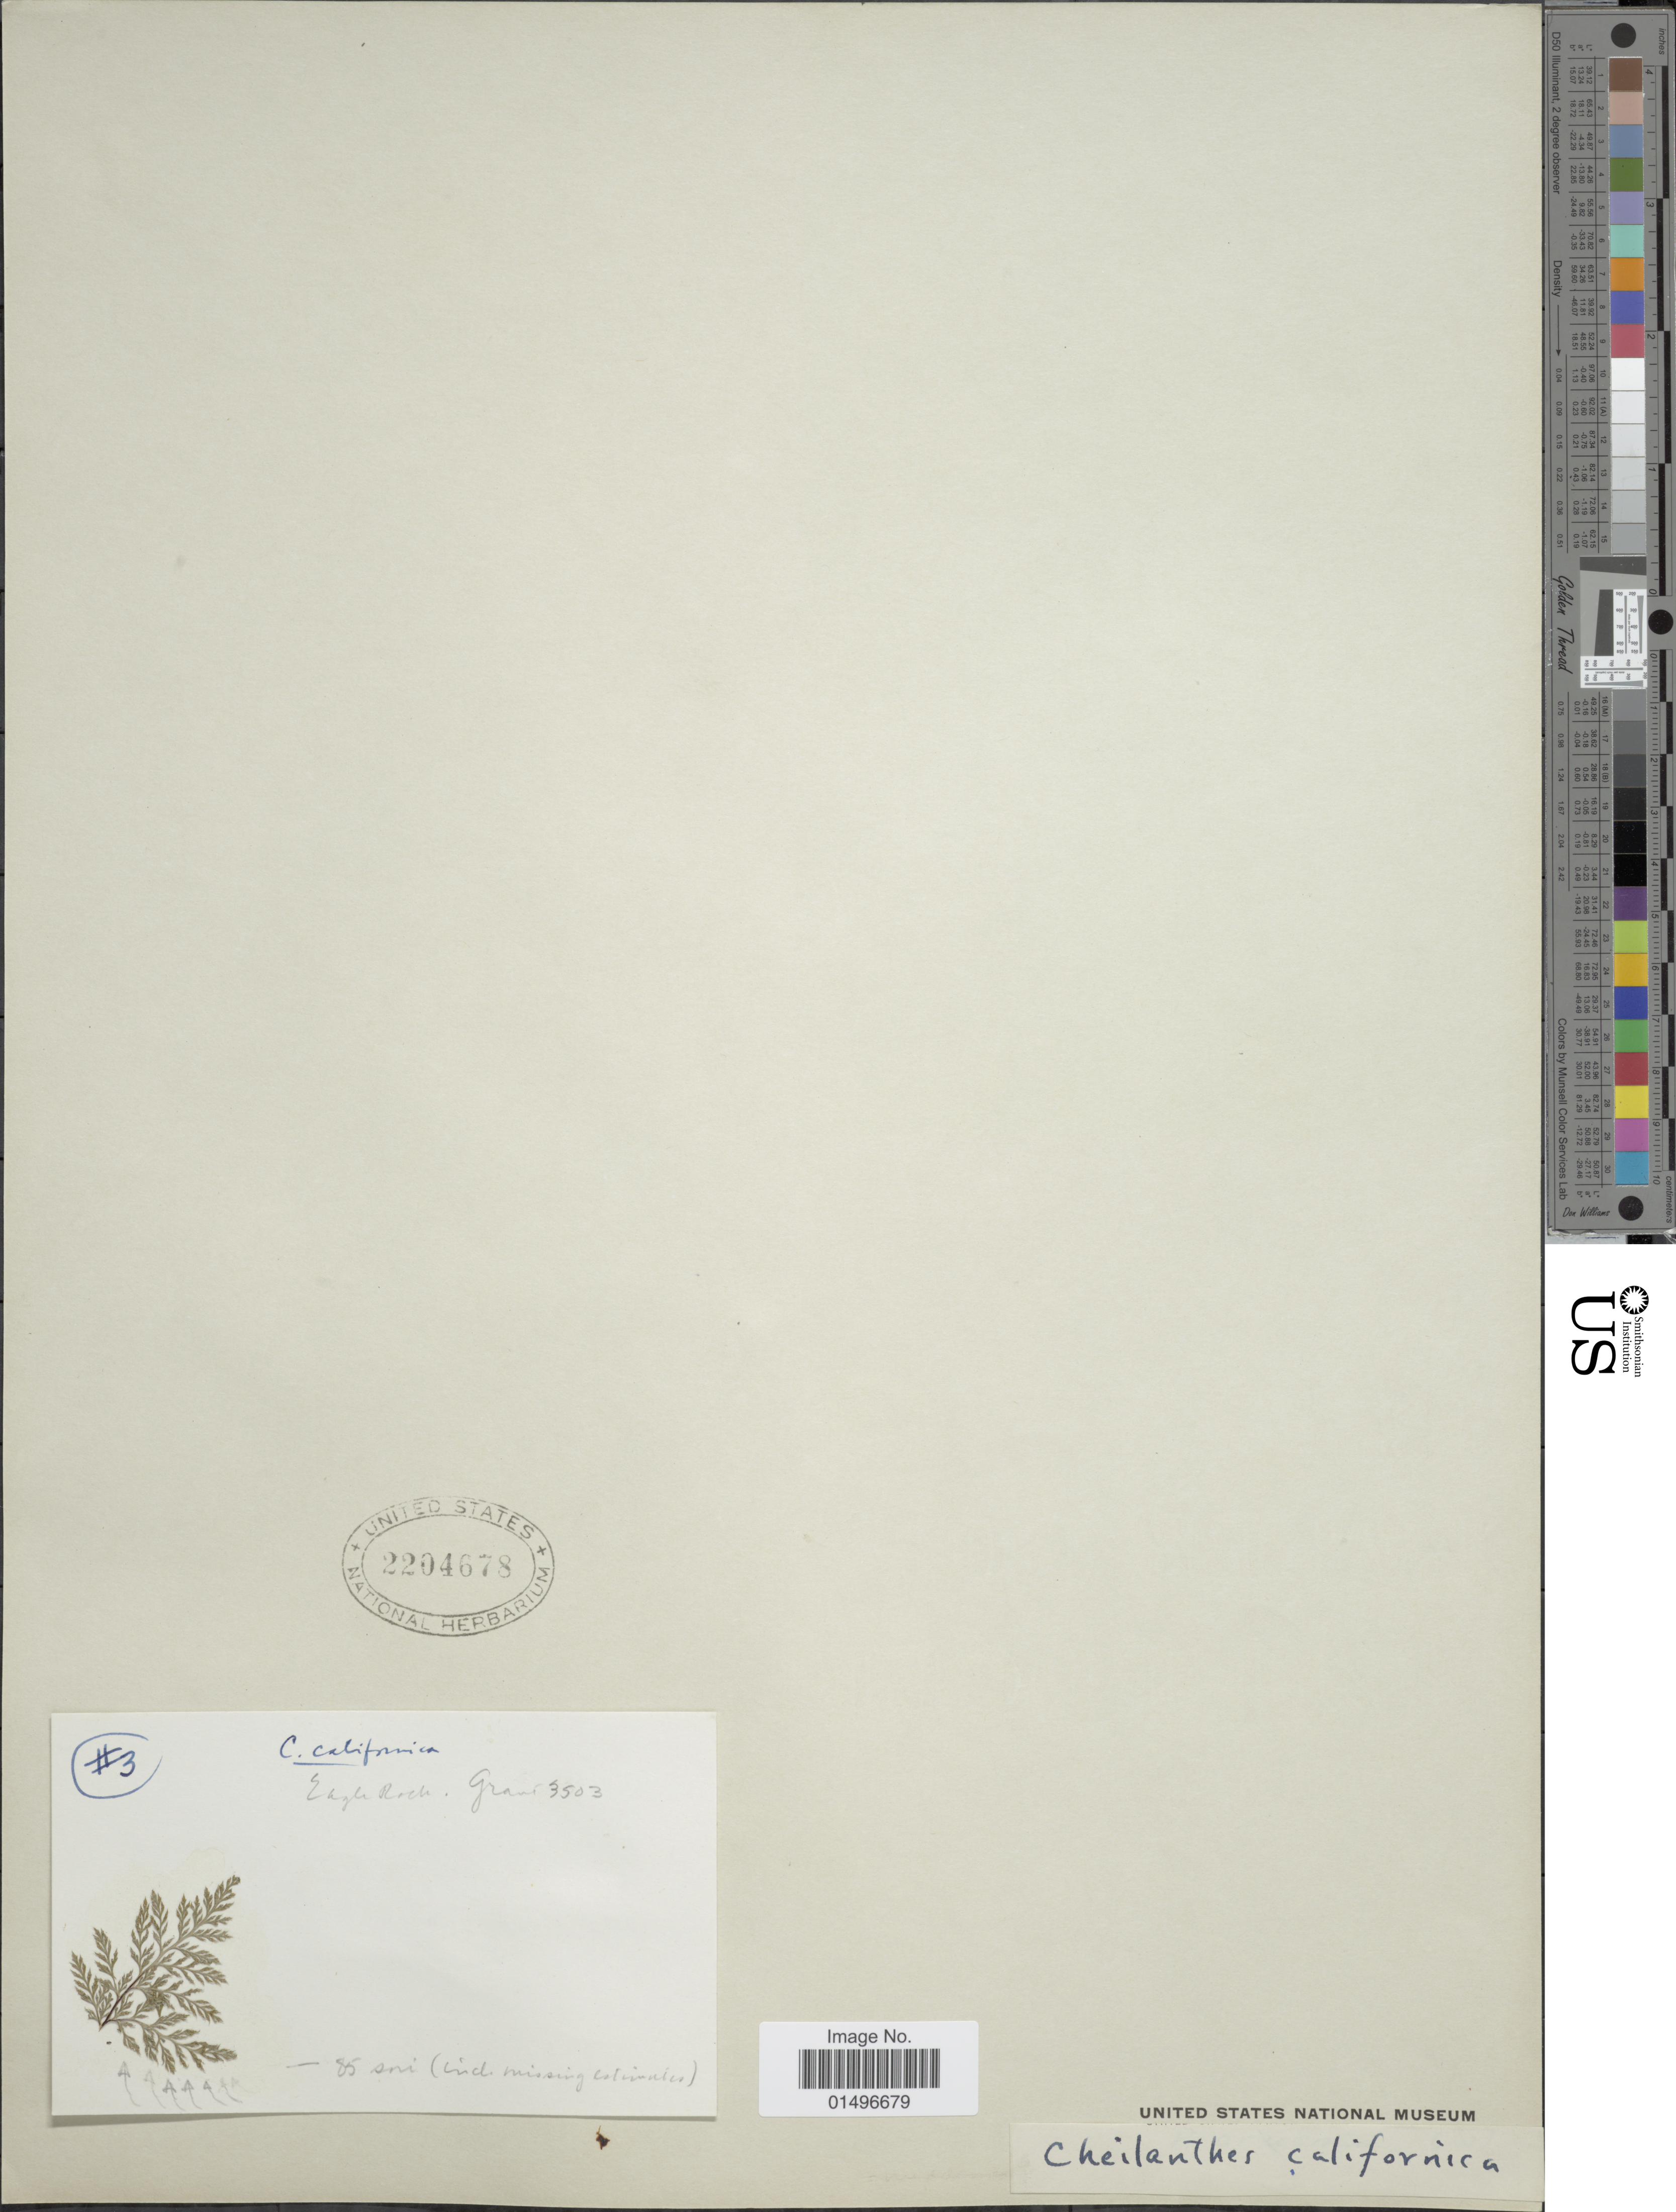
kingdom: Plantae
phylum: Tracheophyta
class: Polypodiopsida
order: Polypodiales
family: Pteridaceae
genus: Aspidotis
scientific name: Aspidotis californica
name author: (Hook.) Nutt. ex Copel.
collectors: -. Grant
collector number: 3503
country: United States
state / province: California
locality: California, Eagle Rock.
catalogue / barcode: US 2204678